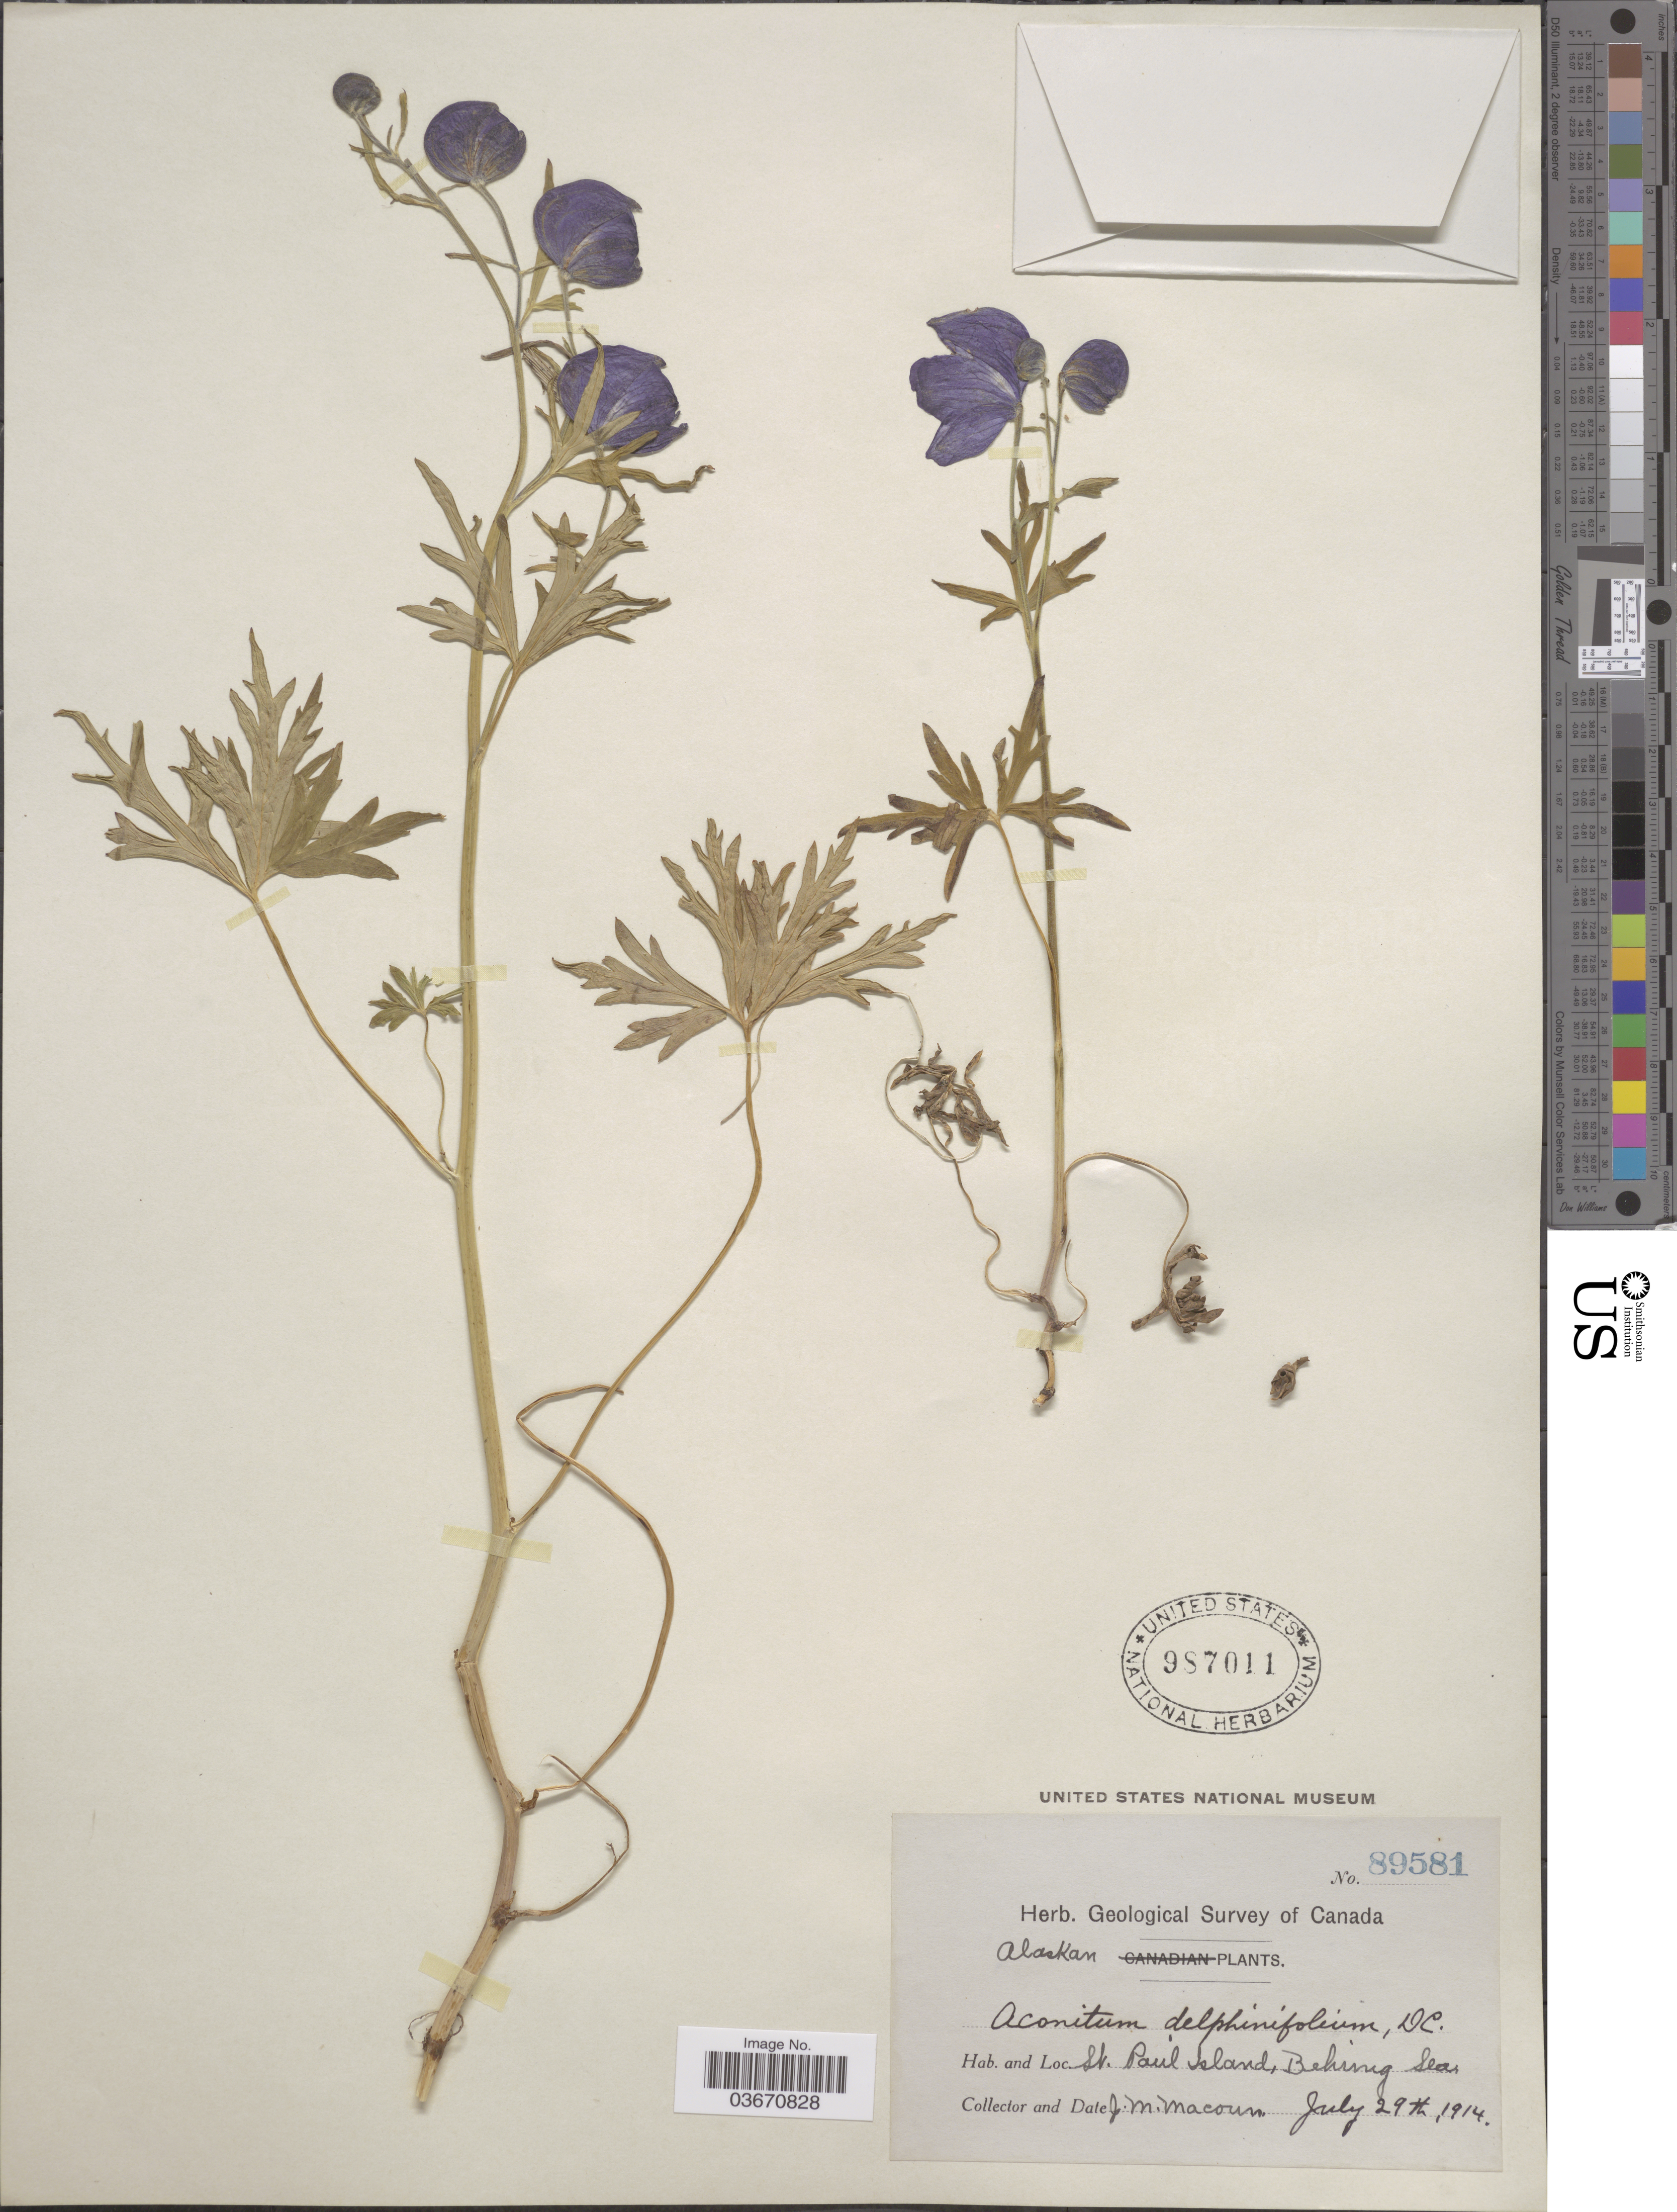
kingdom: Plantae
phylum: Tracheophyta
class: Magnoliopsida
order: Ranunculales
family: Ranunculaceae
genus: Aconitum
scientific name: Aconitum delphinifolium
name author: DC.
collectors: J. M. Macoun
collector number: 89581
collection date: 1914-07-29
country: United States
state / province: Alaska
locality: St. Paul Island, Behring Sea.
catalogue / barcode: US 987011